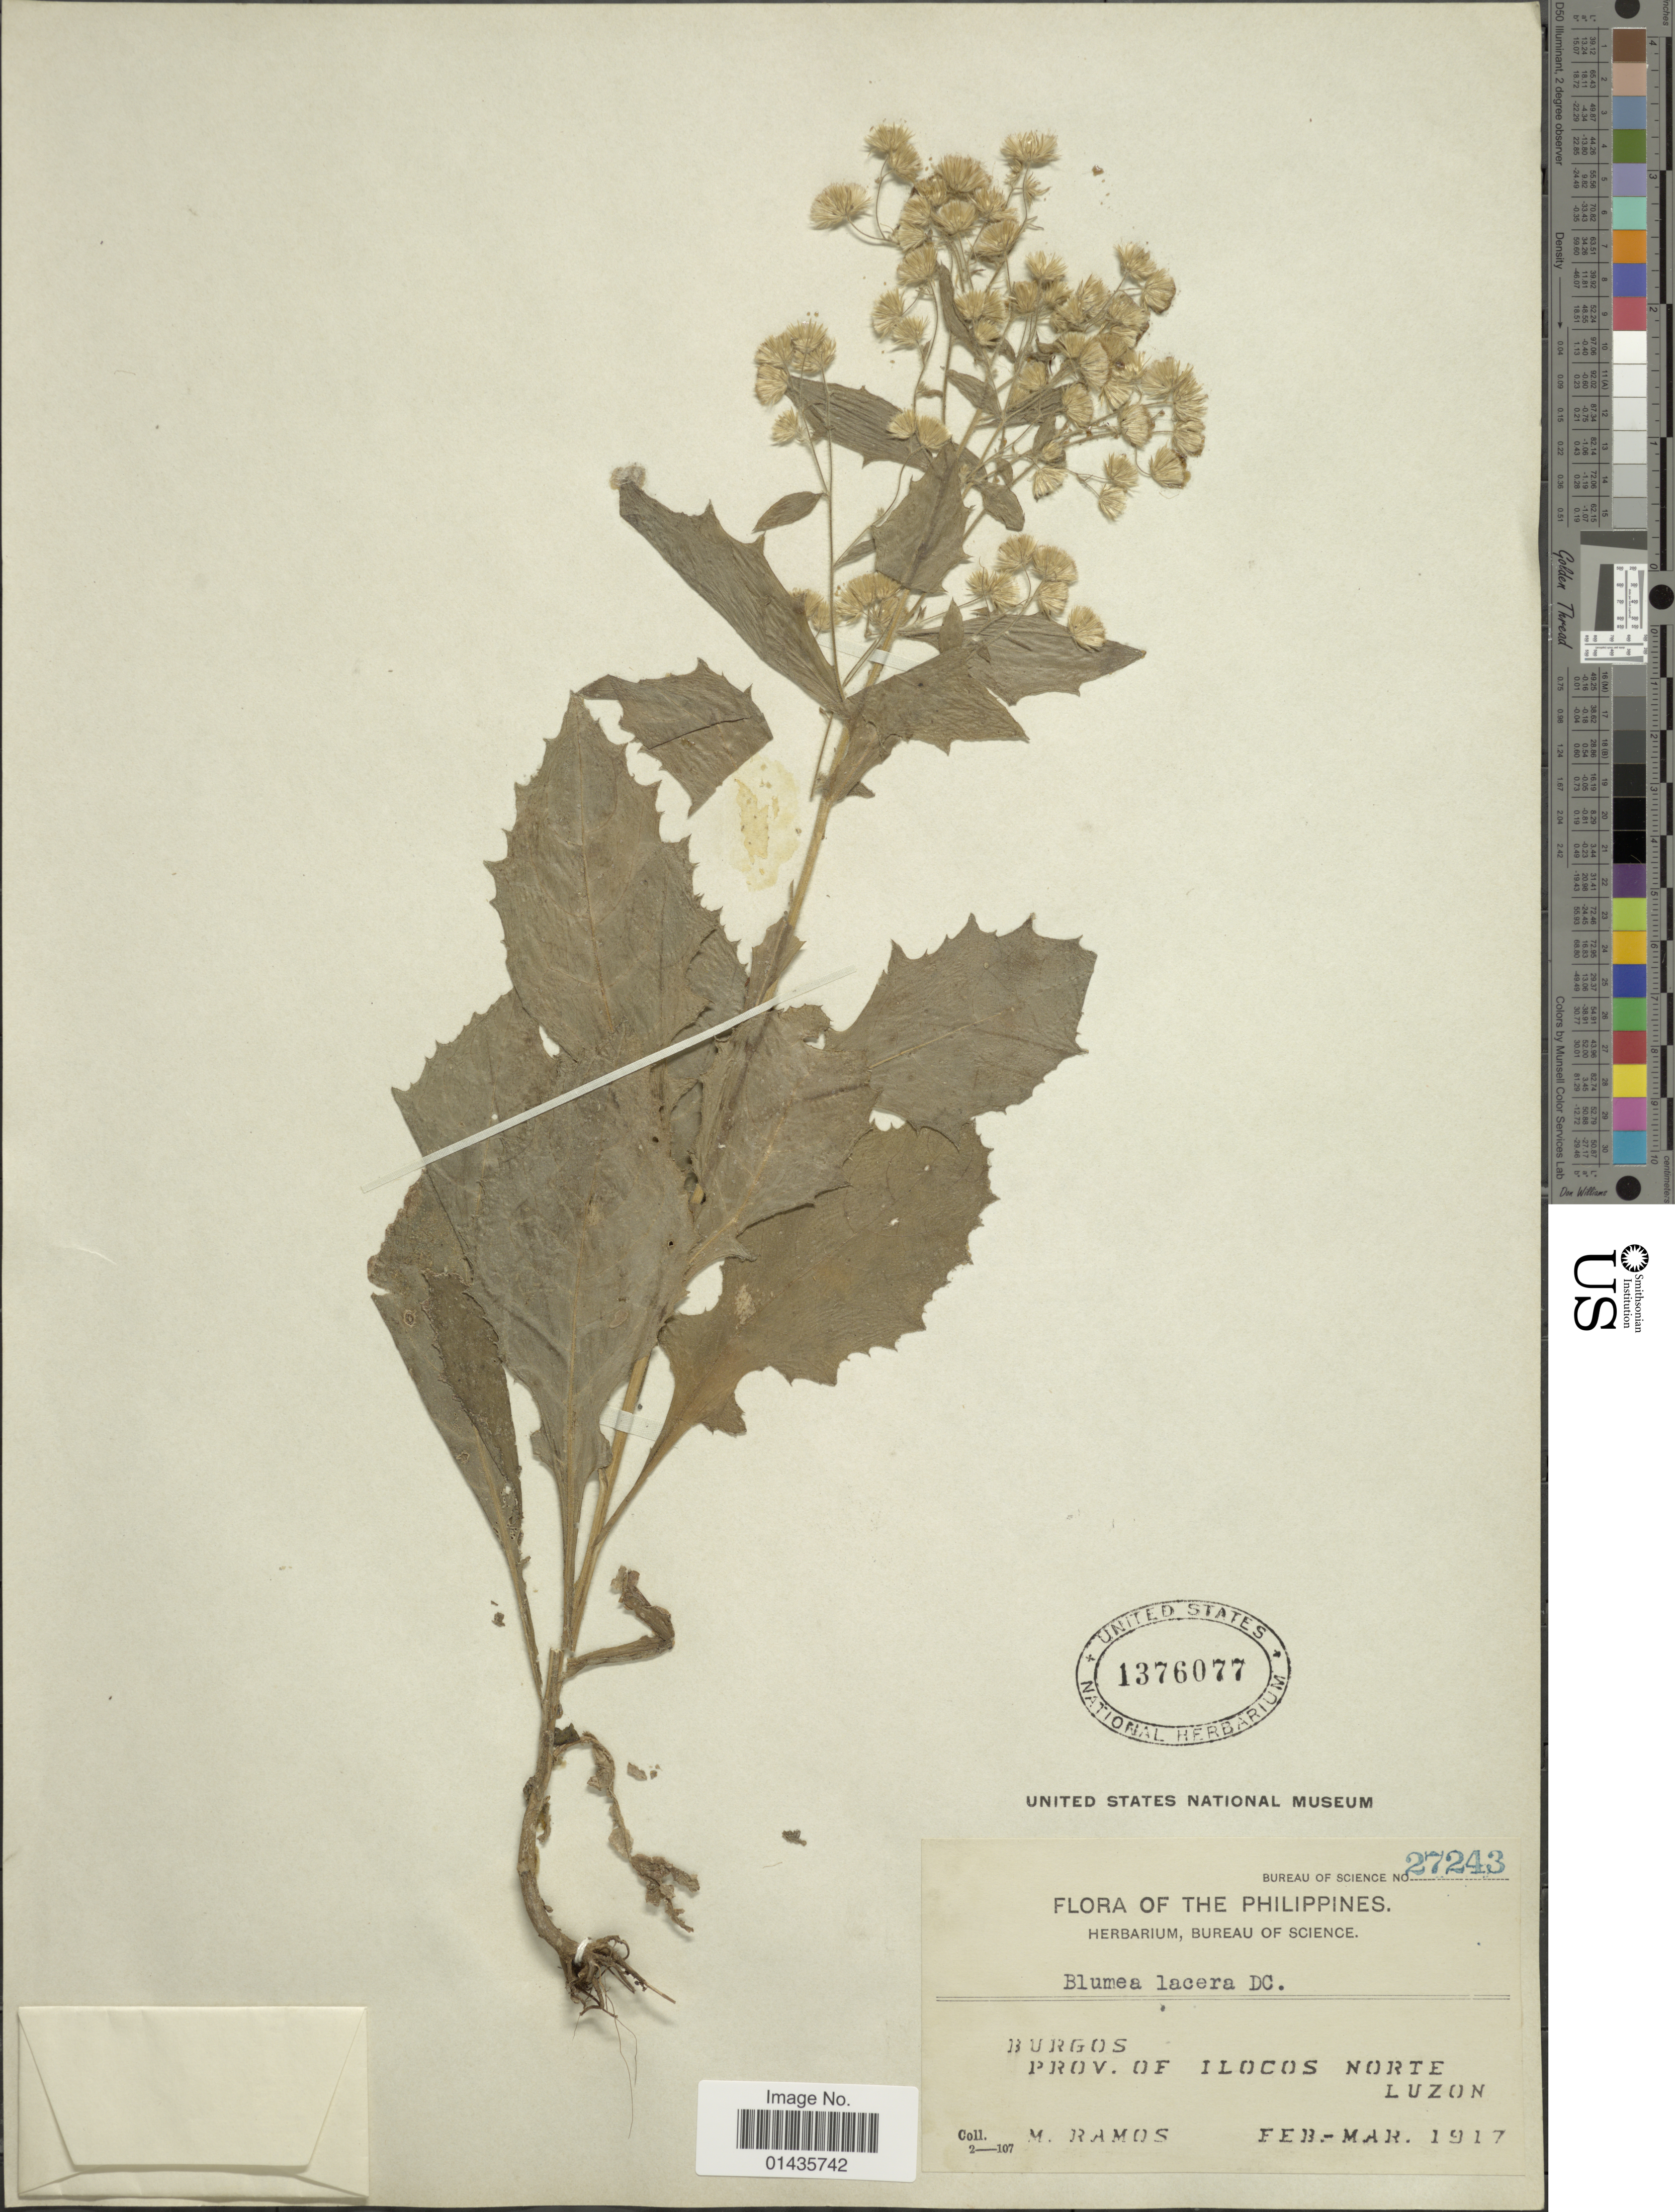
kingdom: Plantae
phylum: Tracheophyta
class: Magnoliopsida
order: Asterales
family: Asteraceae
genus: Blumea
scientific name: Blumea lacera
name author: (Roxb.) DC.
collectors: M. Ramos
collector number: Bureau of Science 27243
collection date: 1917-02/1917-03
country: Philippines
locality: Burgos, Prov. of Ilocos Norte, Luzon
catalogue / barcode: US 1376077